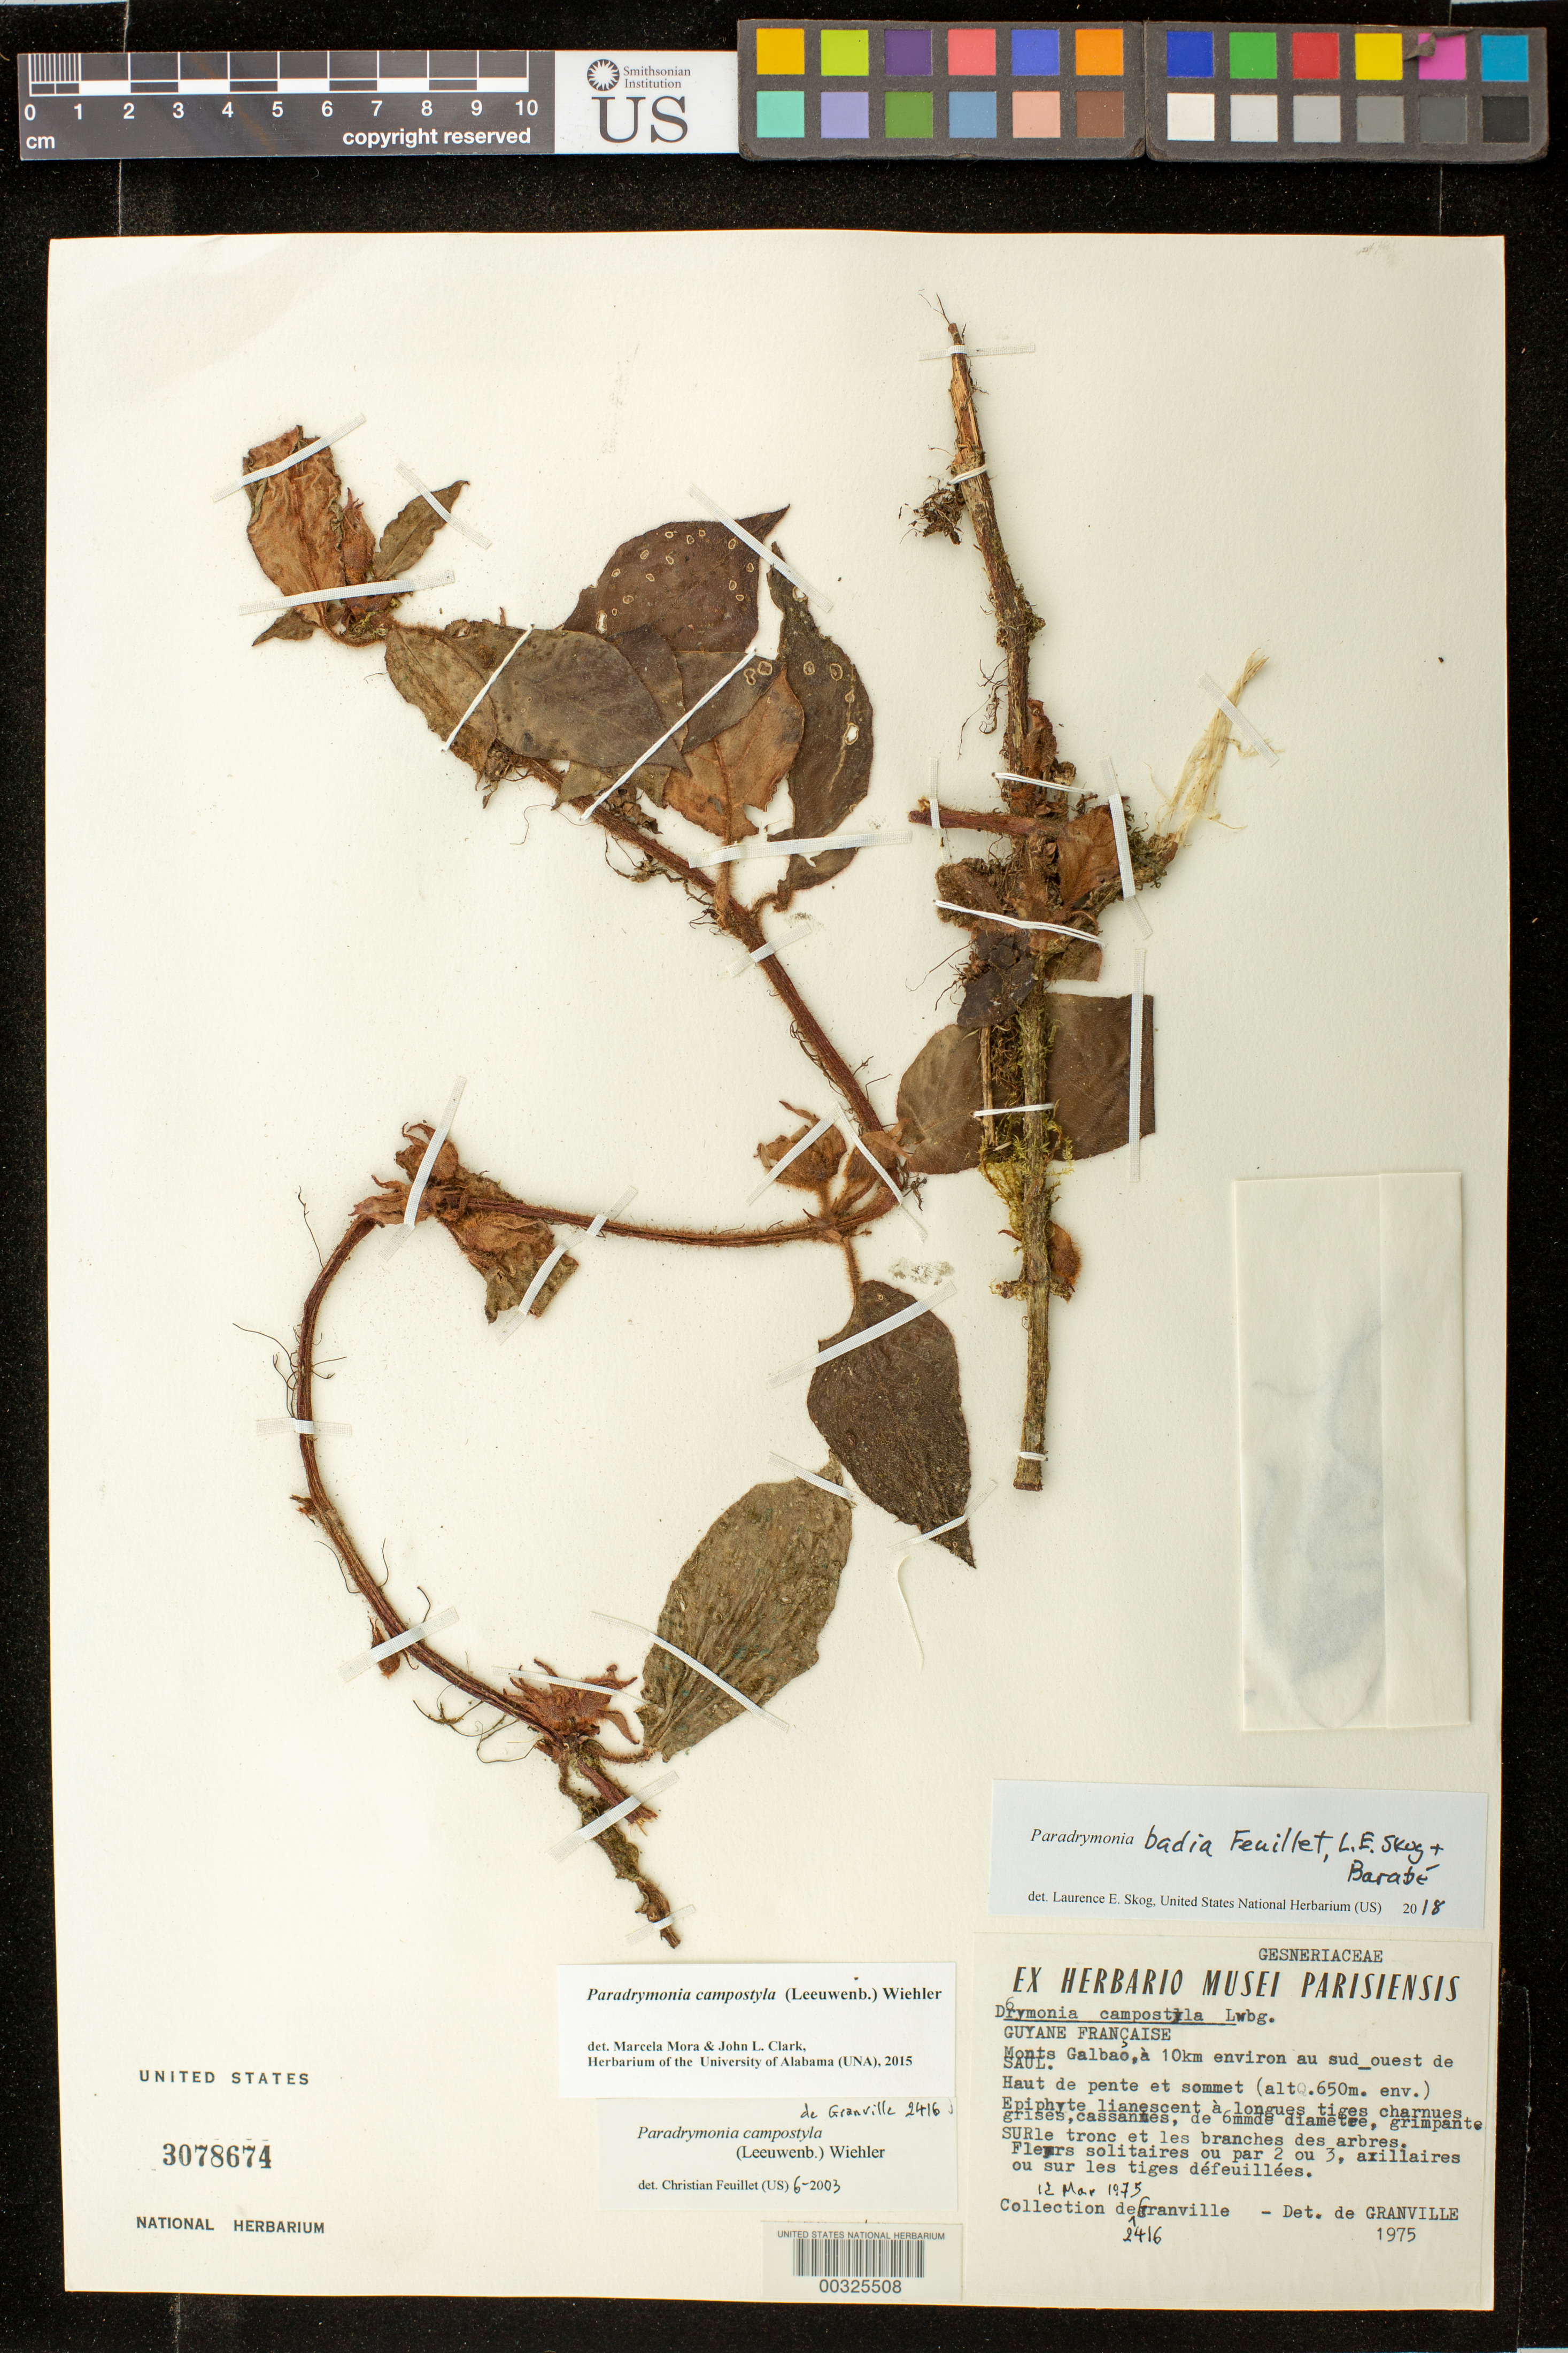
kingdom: Plantae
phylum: Tracheophyta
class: Magnoliopsida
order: Lamiales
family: Gesneriaceae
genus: Paradrymonia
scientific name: Paradrymonia badia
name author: Feuillet et al.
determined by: Skog, Laurence E.; Feuillet, C.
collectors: J.-J. de Granville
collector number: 2416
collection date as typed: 1975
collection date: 1975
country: French Guiana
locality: Monts Galbao, à 10 km environ au Sud-ouest de Saul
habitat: Haut de pente et sommet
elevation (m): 650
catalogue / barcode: US 3078674